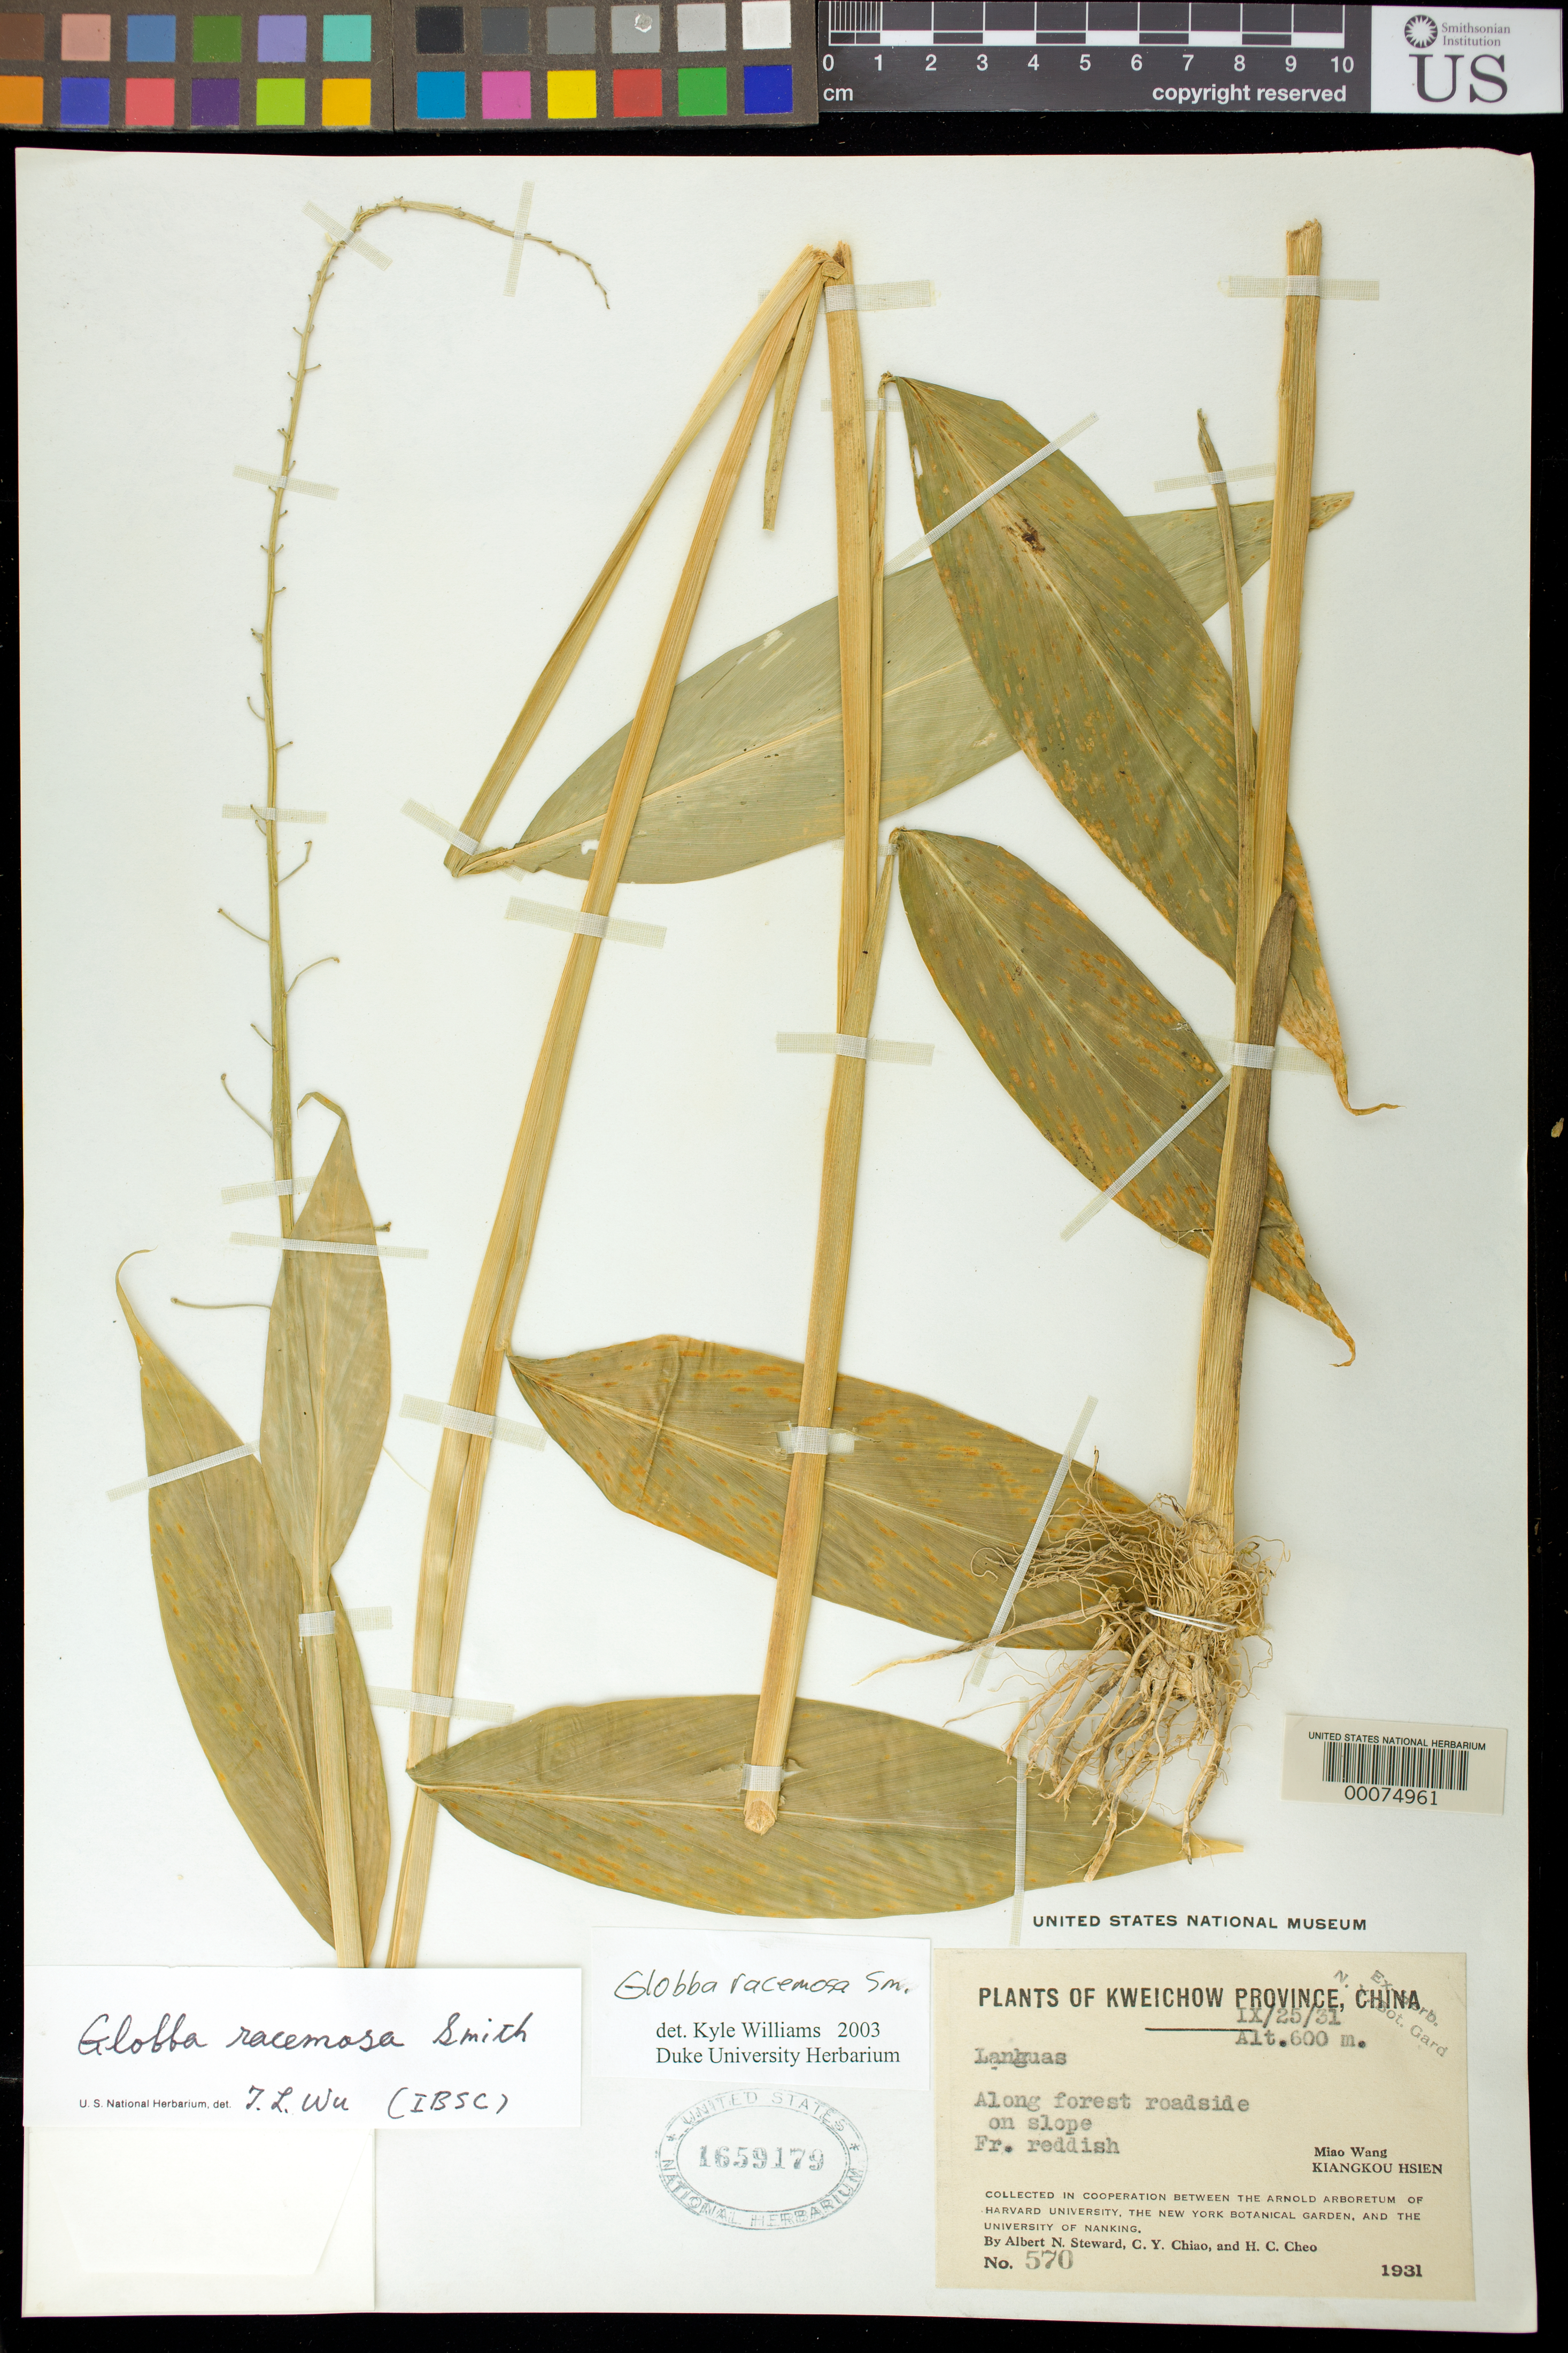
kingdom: Plantae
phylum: Tracheophyta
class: Liliopsida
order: Zingiberales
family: Zingiberaceae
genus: Globba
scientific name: Globba racemosa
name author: Sm.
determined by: Wu, Te-Ling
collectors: A. N. Steward, C. Y. Chiao & H. Cheo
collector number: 570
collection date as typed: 25 Sep 1931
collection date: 1931-09-25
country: China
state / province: Guizhou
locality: Miao wang, kiangkou hsien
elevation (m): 600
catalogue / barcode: US 1659179